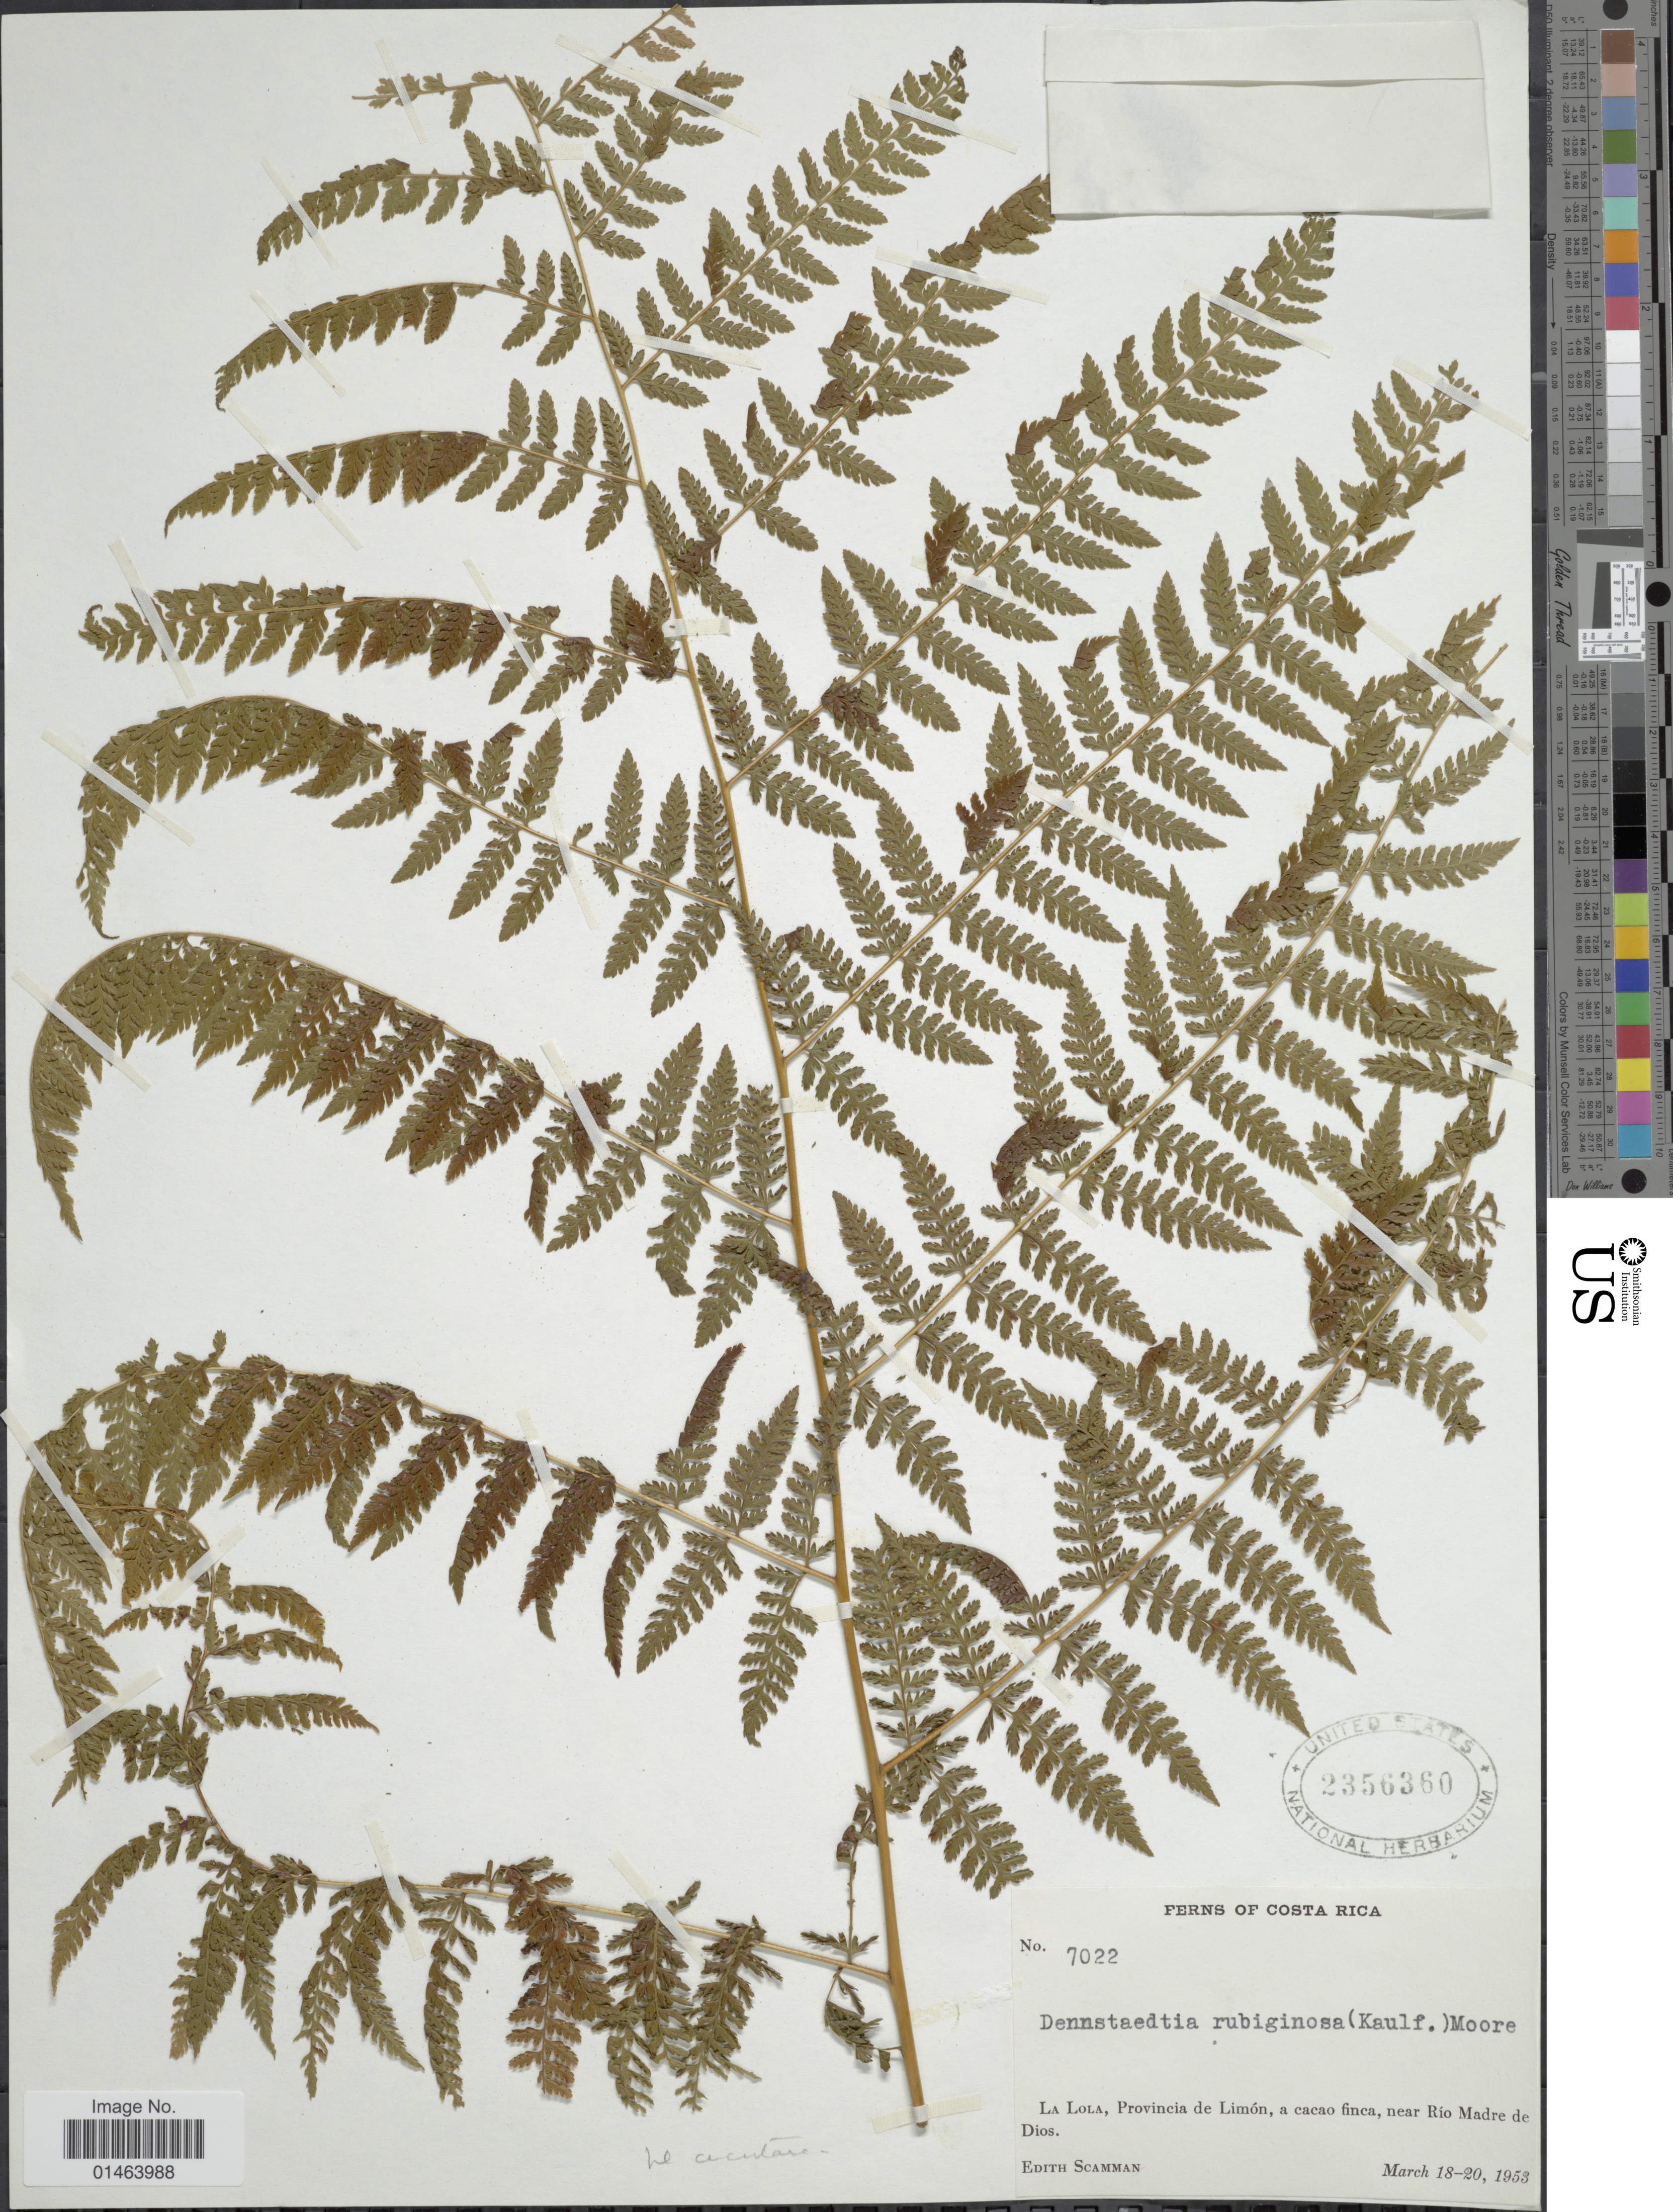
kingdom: Plantae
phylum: Tracheophyta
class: Polypodiopsida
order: Polypodiales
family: Dennstaedtiaceae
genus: Dennstaedtia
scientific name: Dennstaedtia cicutaria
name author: (Sw.) T. Moore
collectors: E. Scamman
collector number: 7022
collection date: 1953-03-18/1953-03-20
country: Costa Rica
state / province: Limón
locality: Costa Rica, La Lola, Provincia de Limon, a cacao finca, near Rio Madre de Dios.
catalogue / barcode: US 2356360